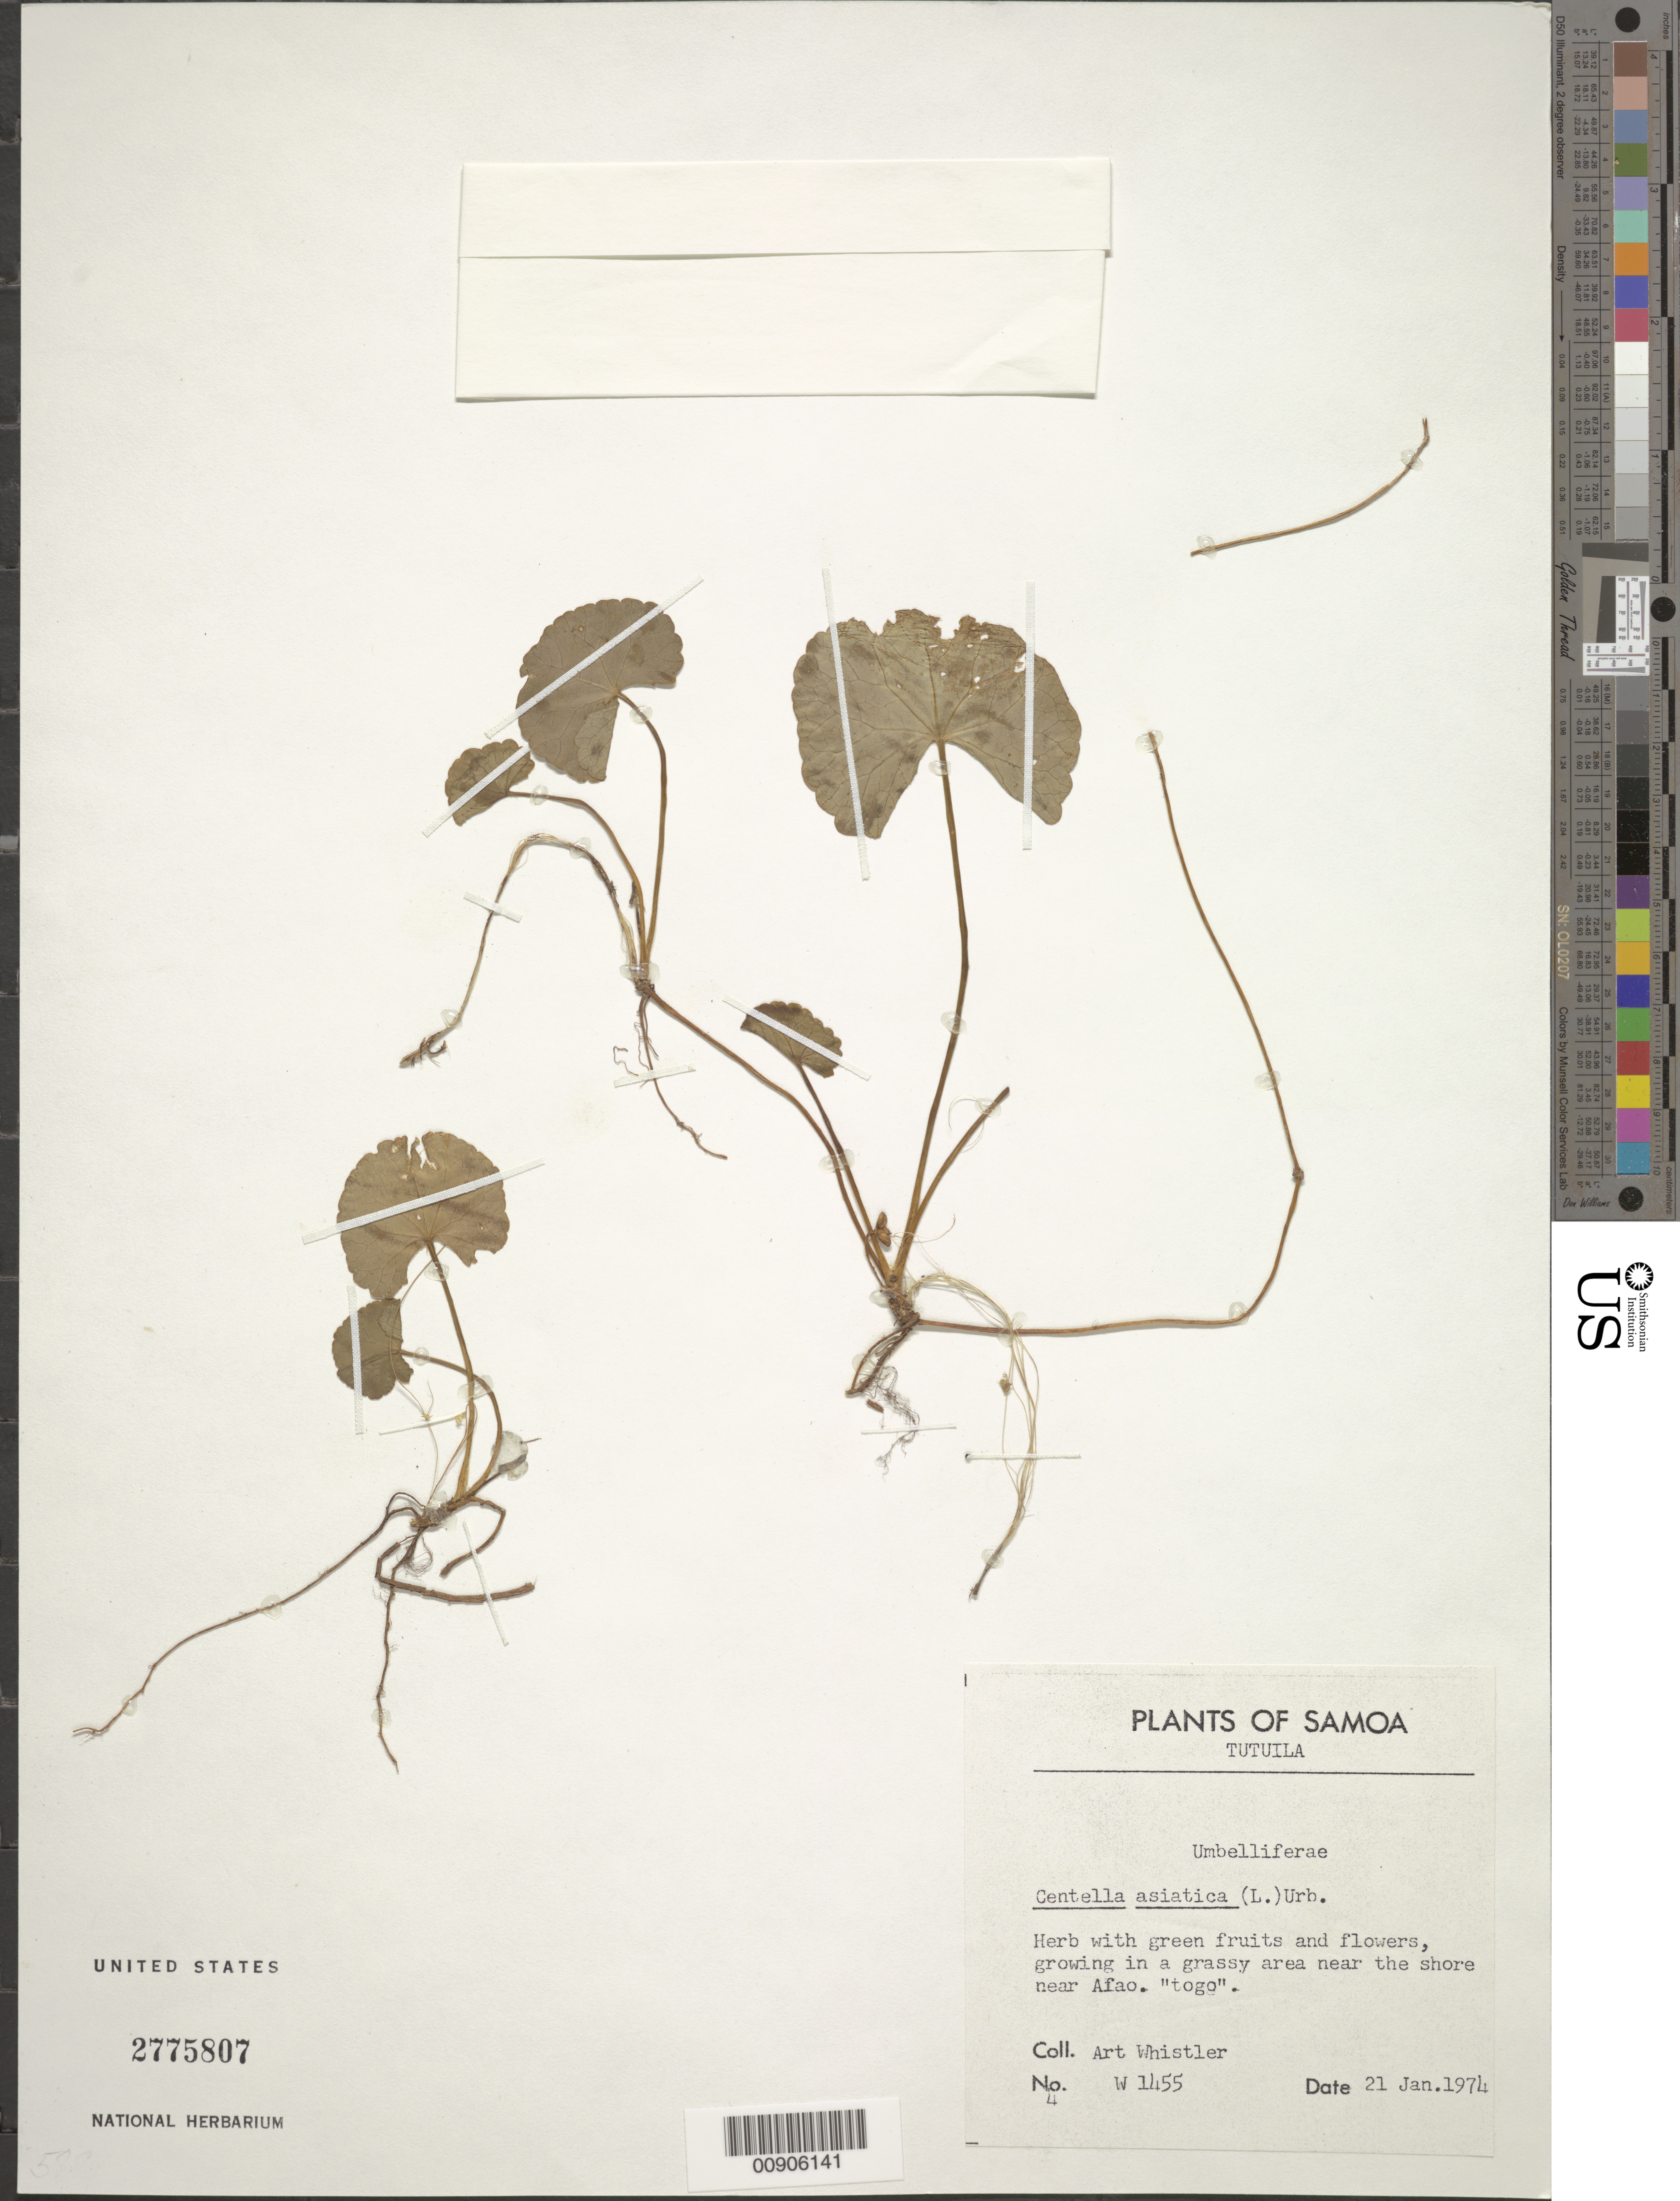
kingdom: Plantae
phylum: Tracheophyta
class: Magnoliopsida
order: Apiales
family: Apiaceae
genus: Centella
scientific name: Centella asiatica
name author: (L.) Urb.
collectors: A. Whistler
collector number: W 1455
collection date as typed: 21 Jan 1974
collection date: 1974-01-21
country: American Samoa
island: Tutua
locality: Near Afao.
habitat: Grassy area near the shore.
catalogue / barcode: US 2775807